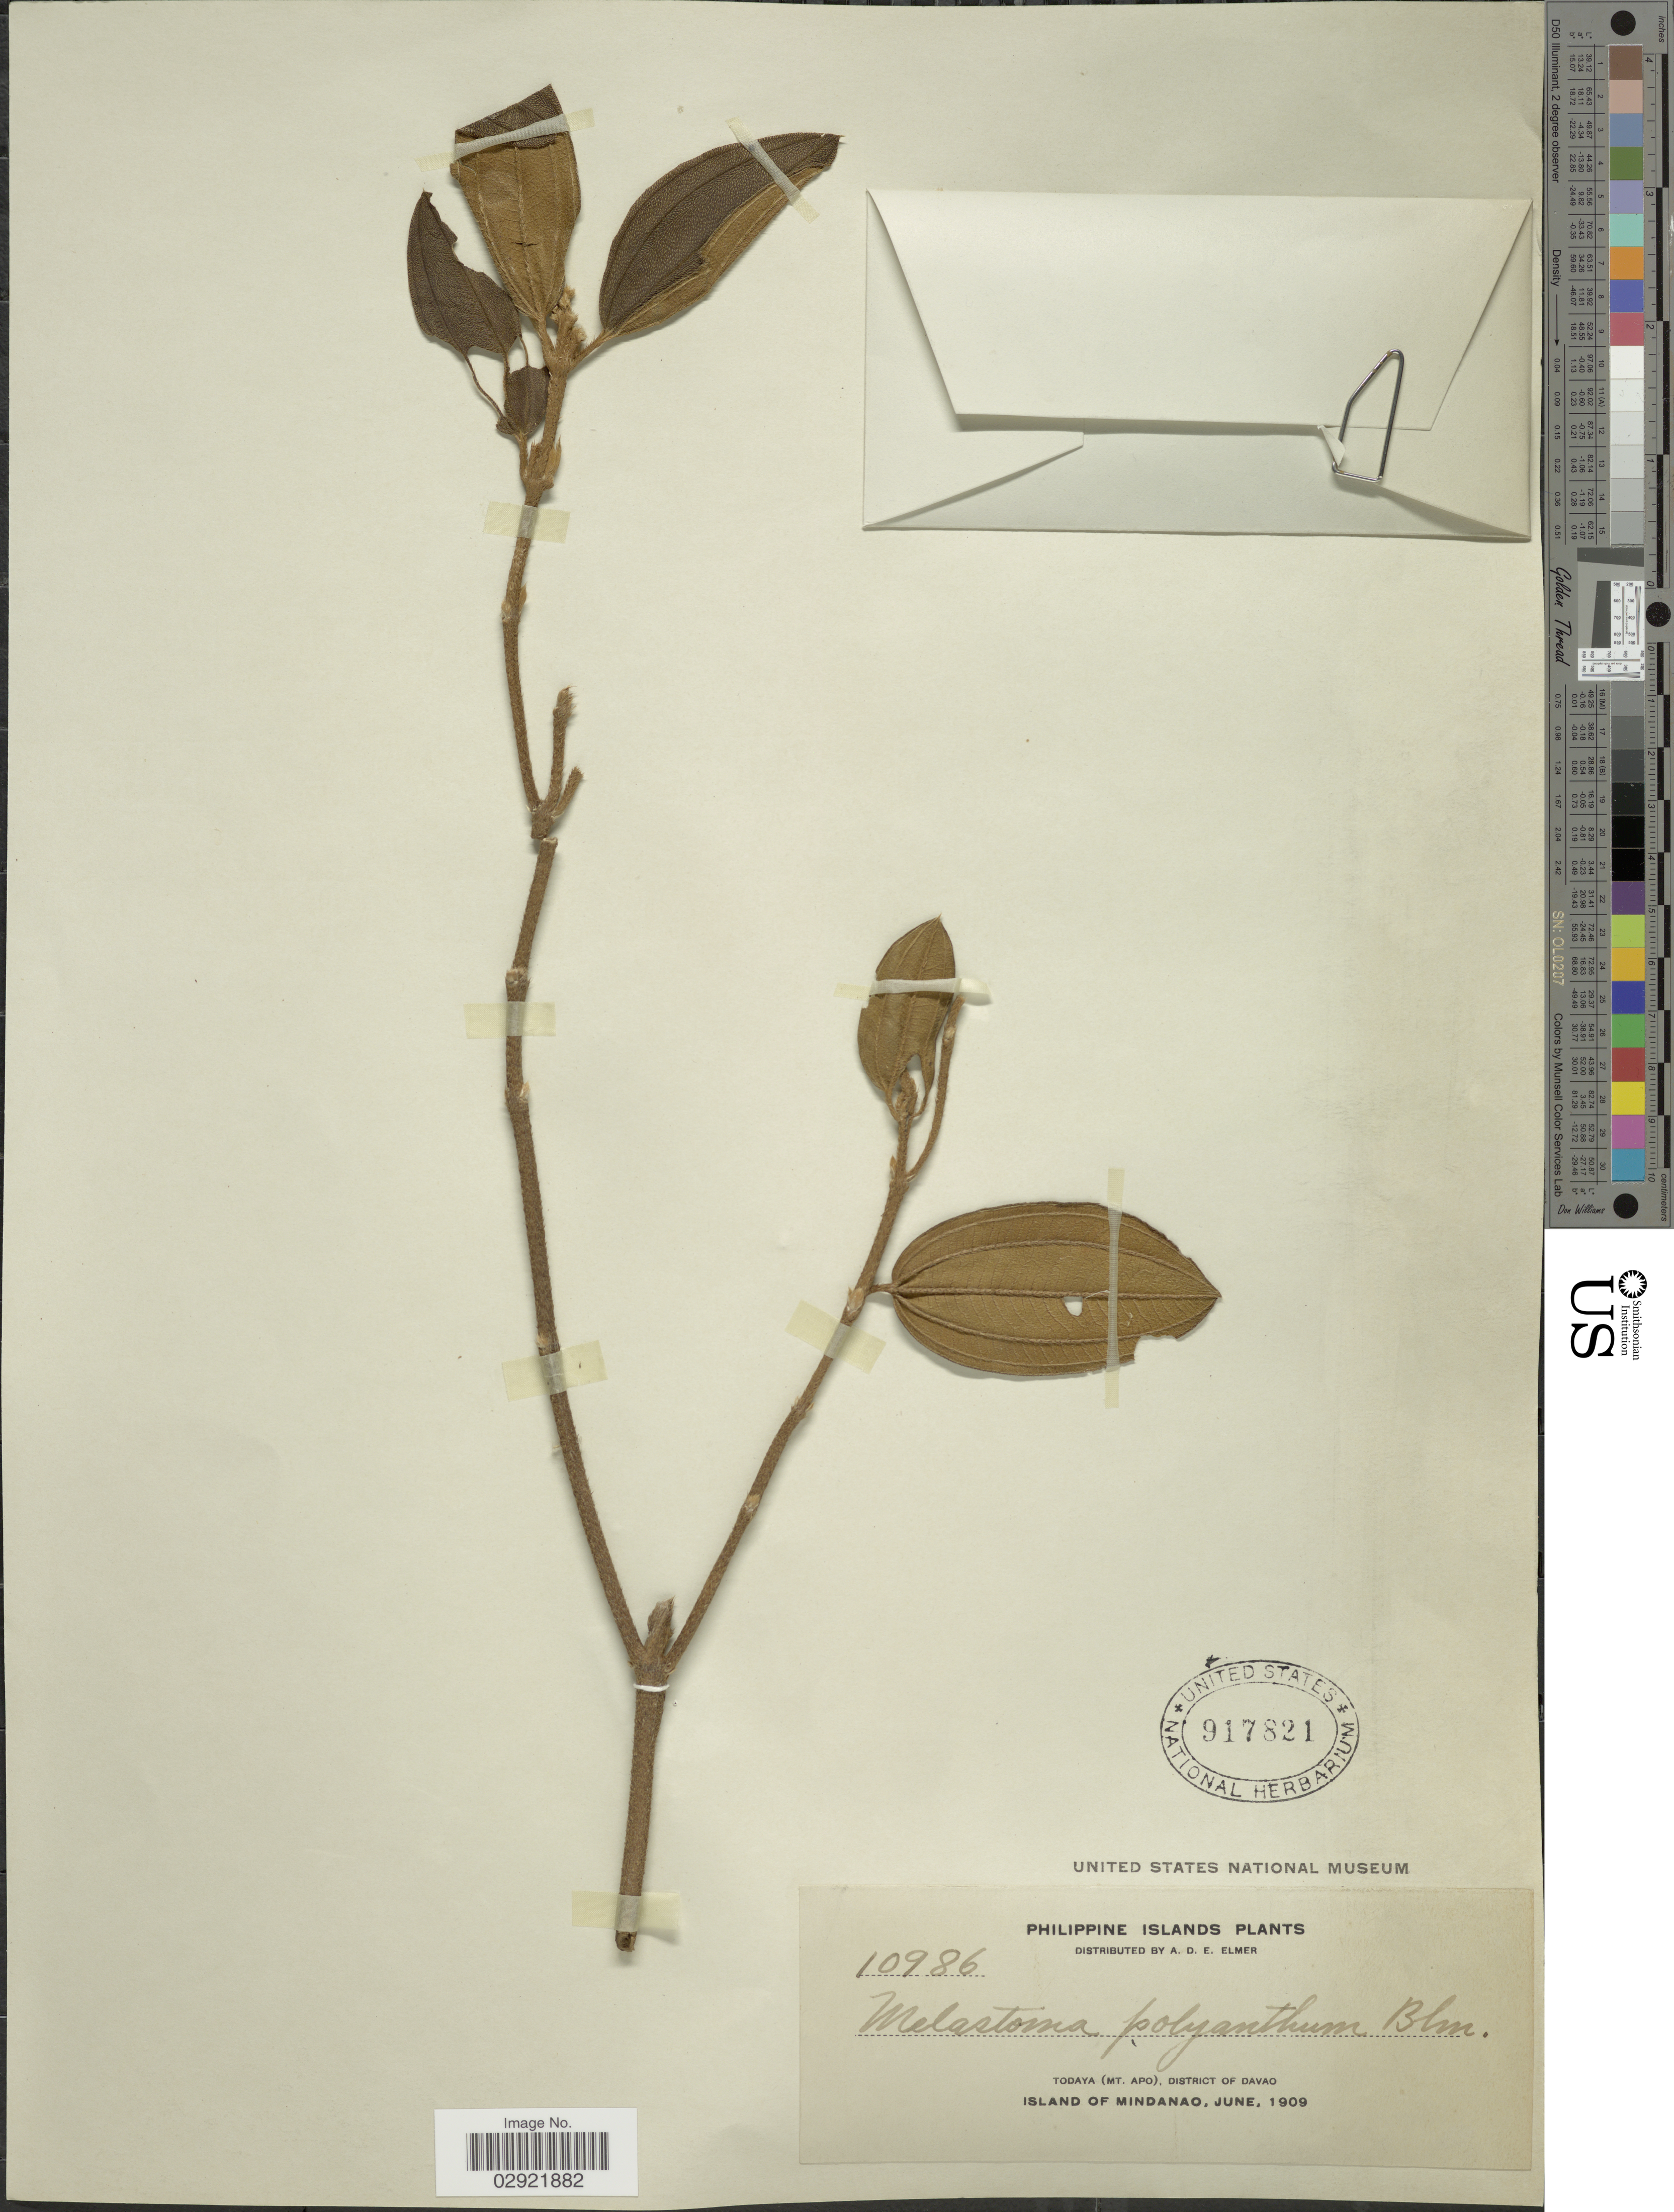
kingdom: Plantae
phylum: Tracheophyta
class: Magnoliopsida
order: Myrtales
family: Melastomataceae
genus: Melastoma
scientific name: Melastoma malabathricum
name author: L.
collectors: A. D. E. Elmer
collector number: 10986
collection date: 1909-06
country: Philippines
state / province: Davao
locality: Todaya (Mt. Apo), District of Davao. Island of Mindanao.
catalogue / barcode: US 917821